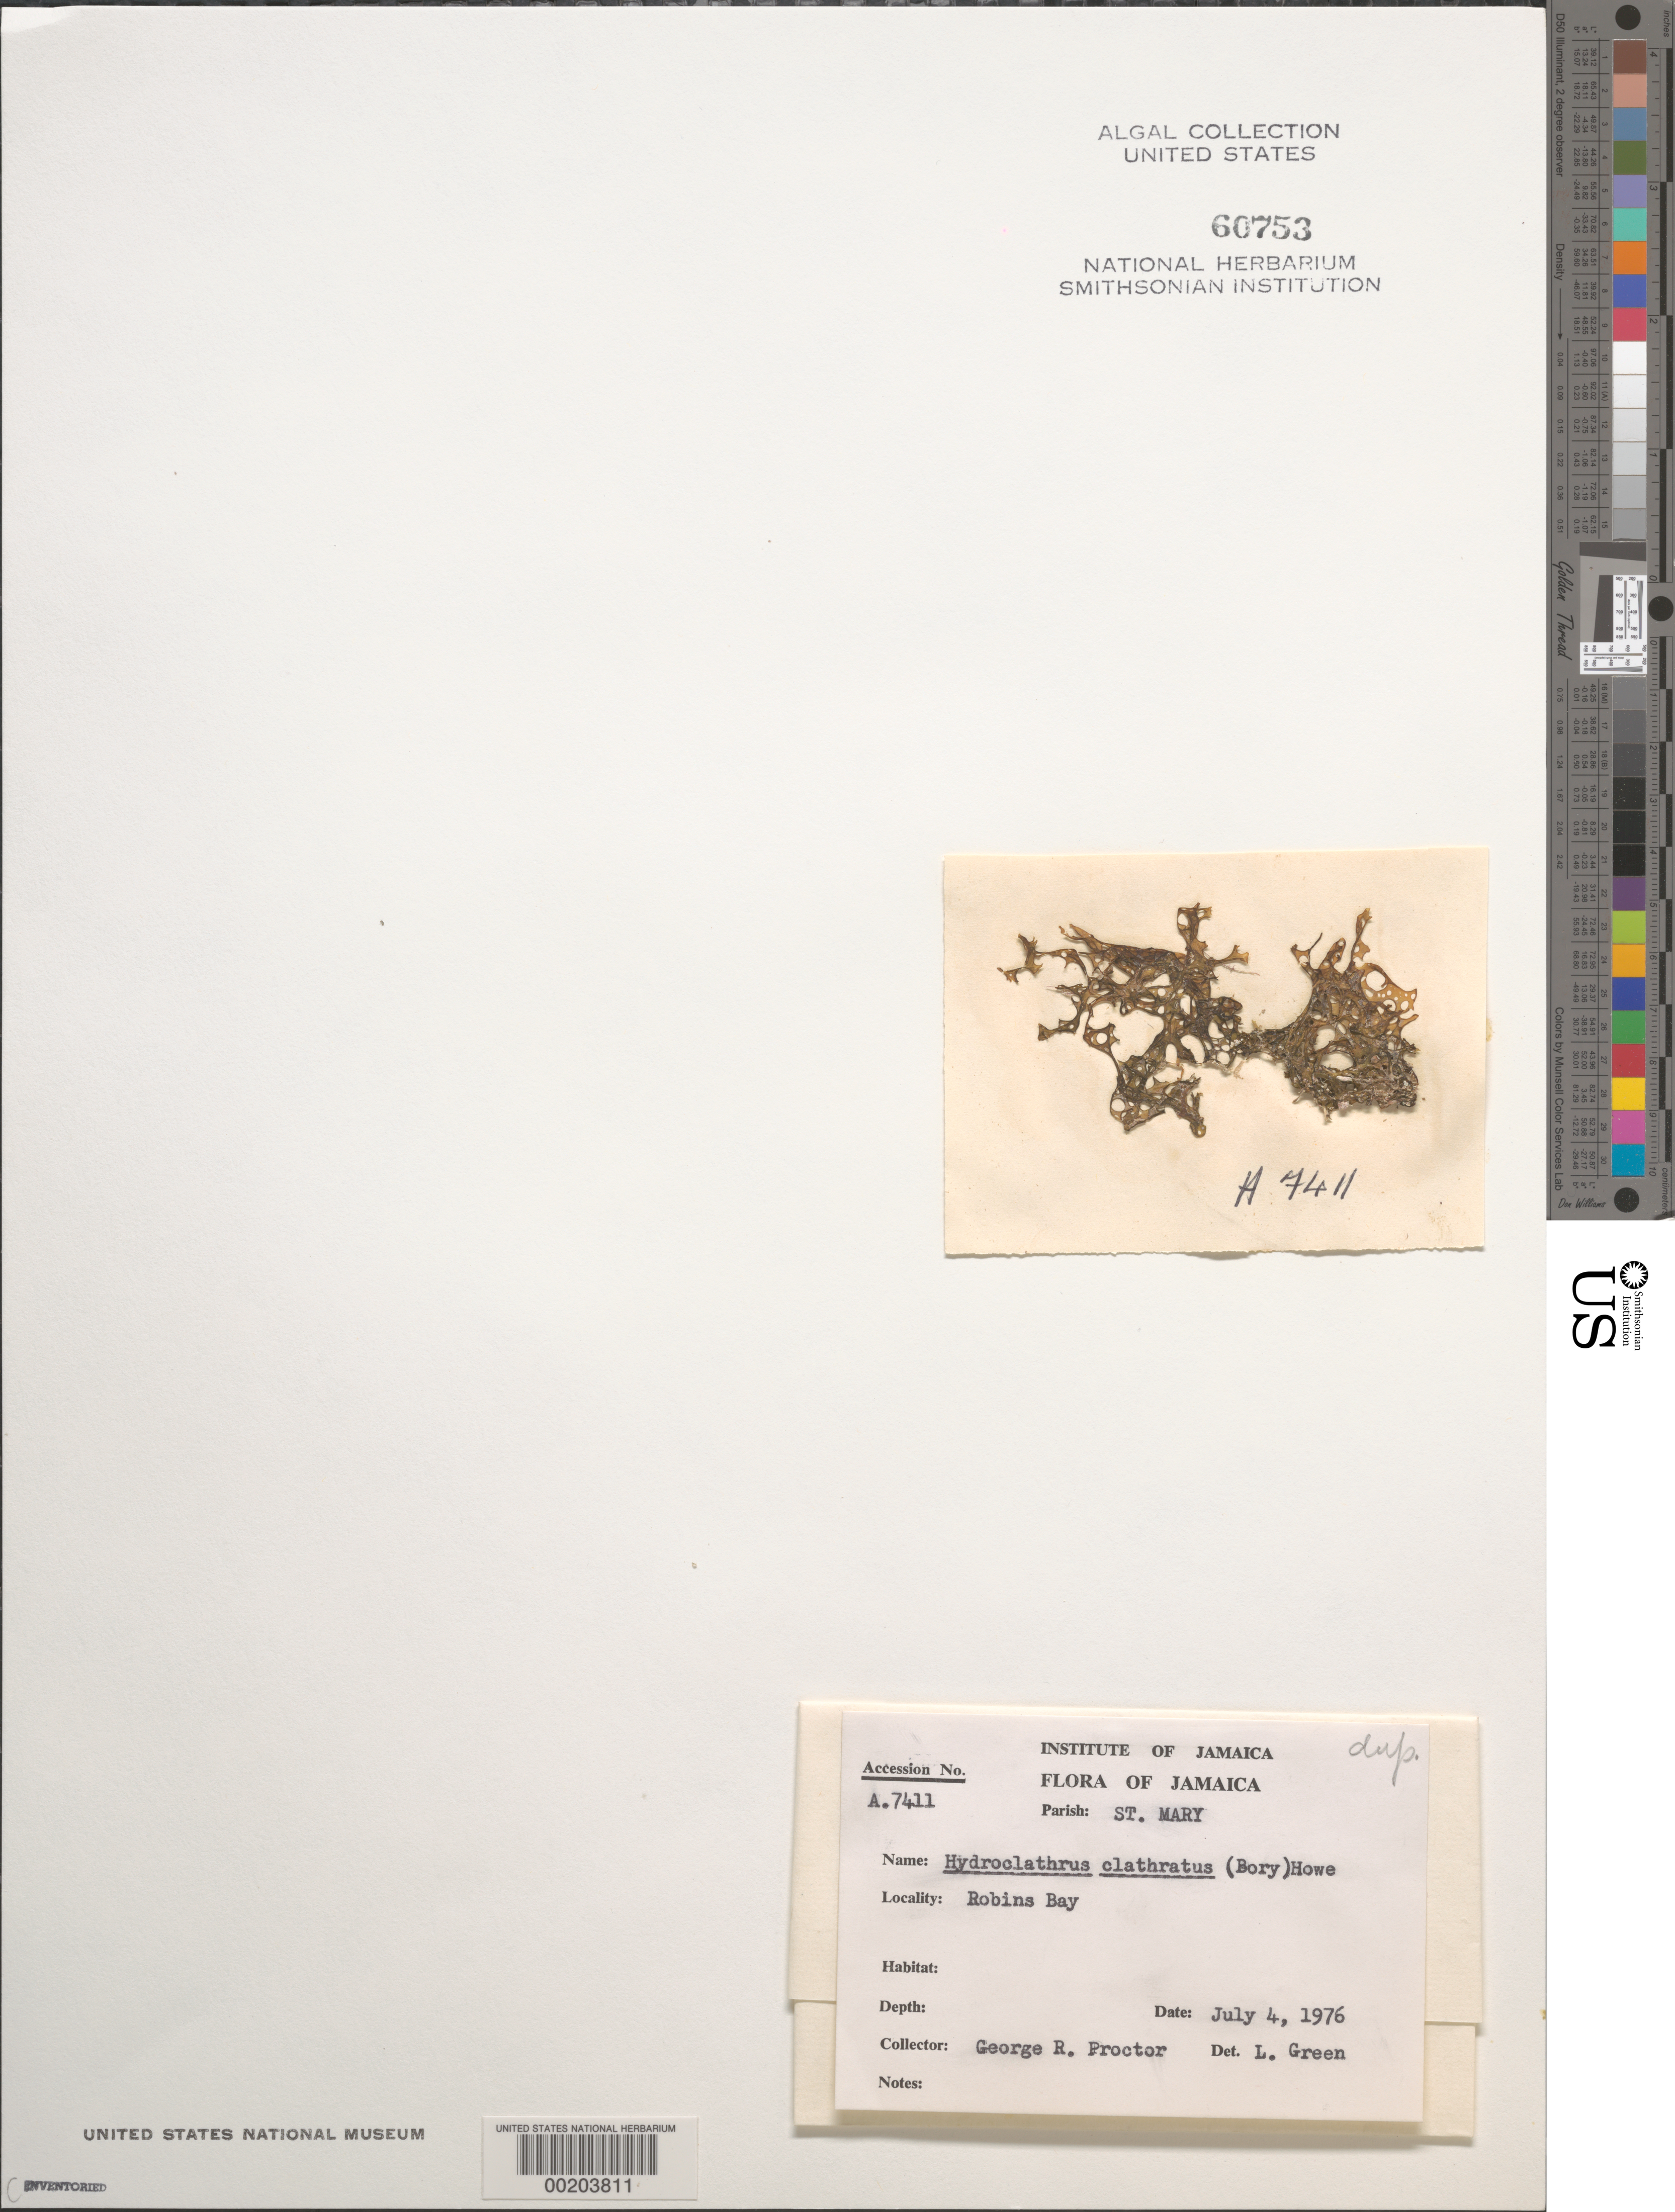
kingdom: Chromista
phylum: Ochrophyta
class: Phaeophyceae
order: Scytosiphonales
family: Scytosiphonaceae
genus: Hydroclathrus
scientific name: Hydroclathrus clathratus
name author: (C. Agardh) M. Howe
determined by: Green, L.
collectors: G. R. Proctor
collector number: A.7411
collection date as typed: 04 Jul 1976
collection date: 1976-07-04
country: Jamaica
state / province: Saint Mary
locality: Robins bay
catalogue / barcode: US 60753